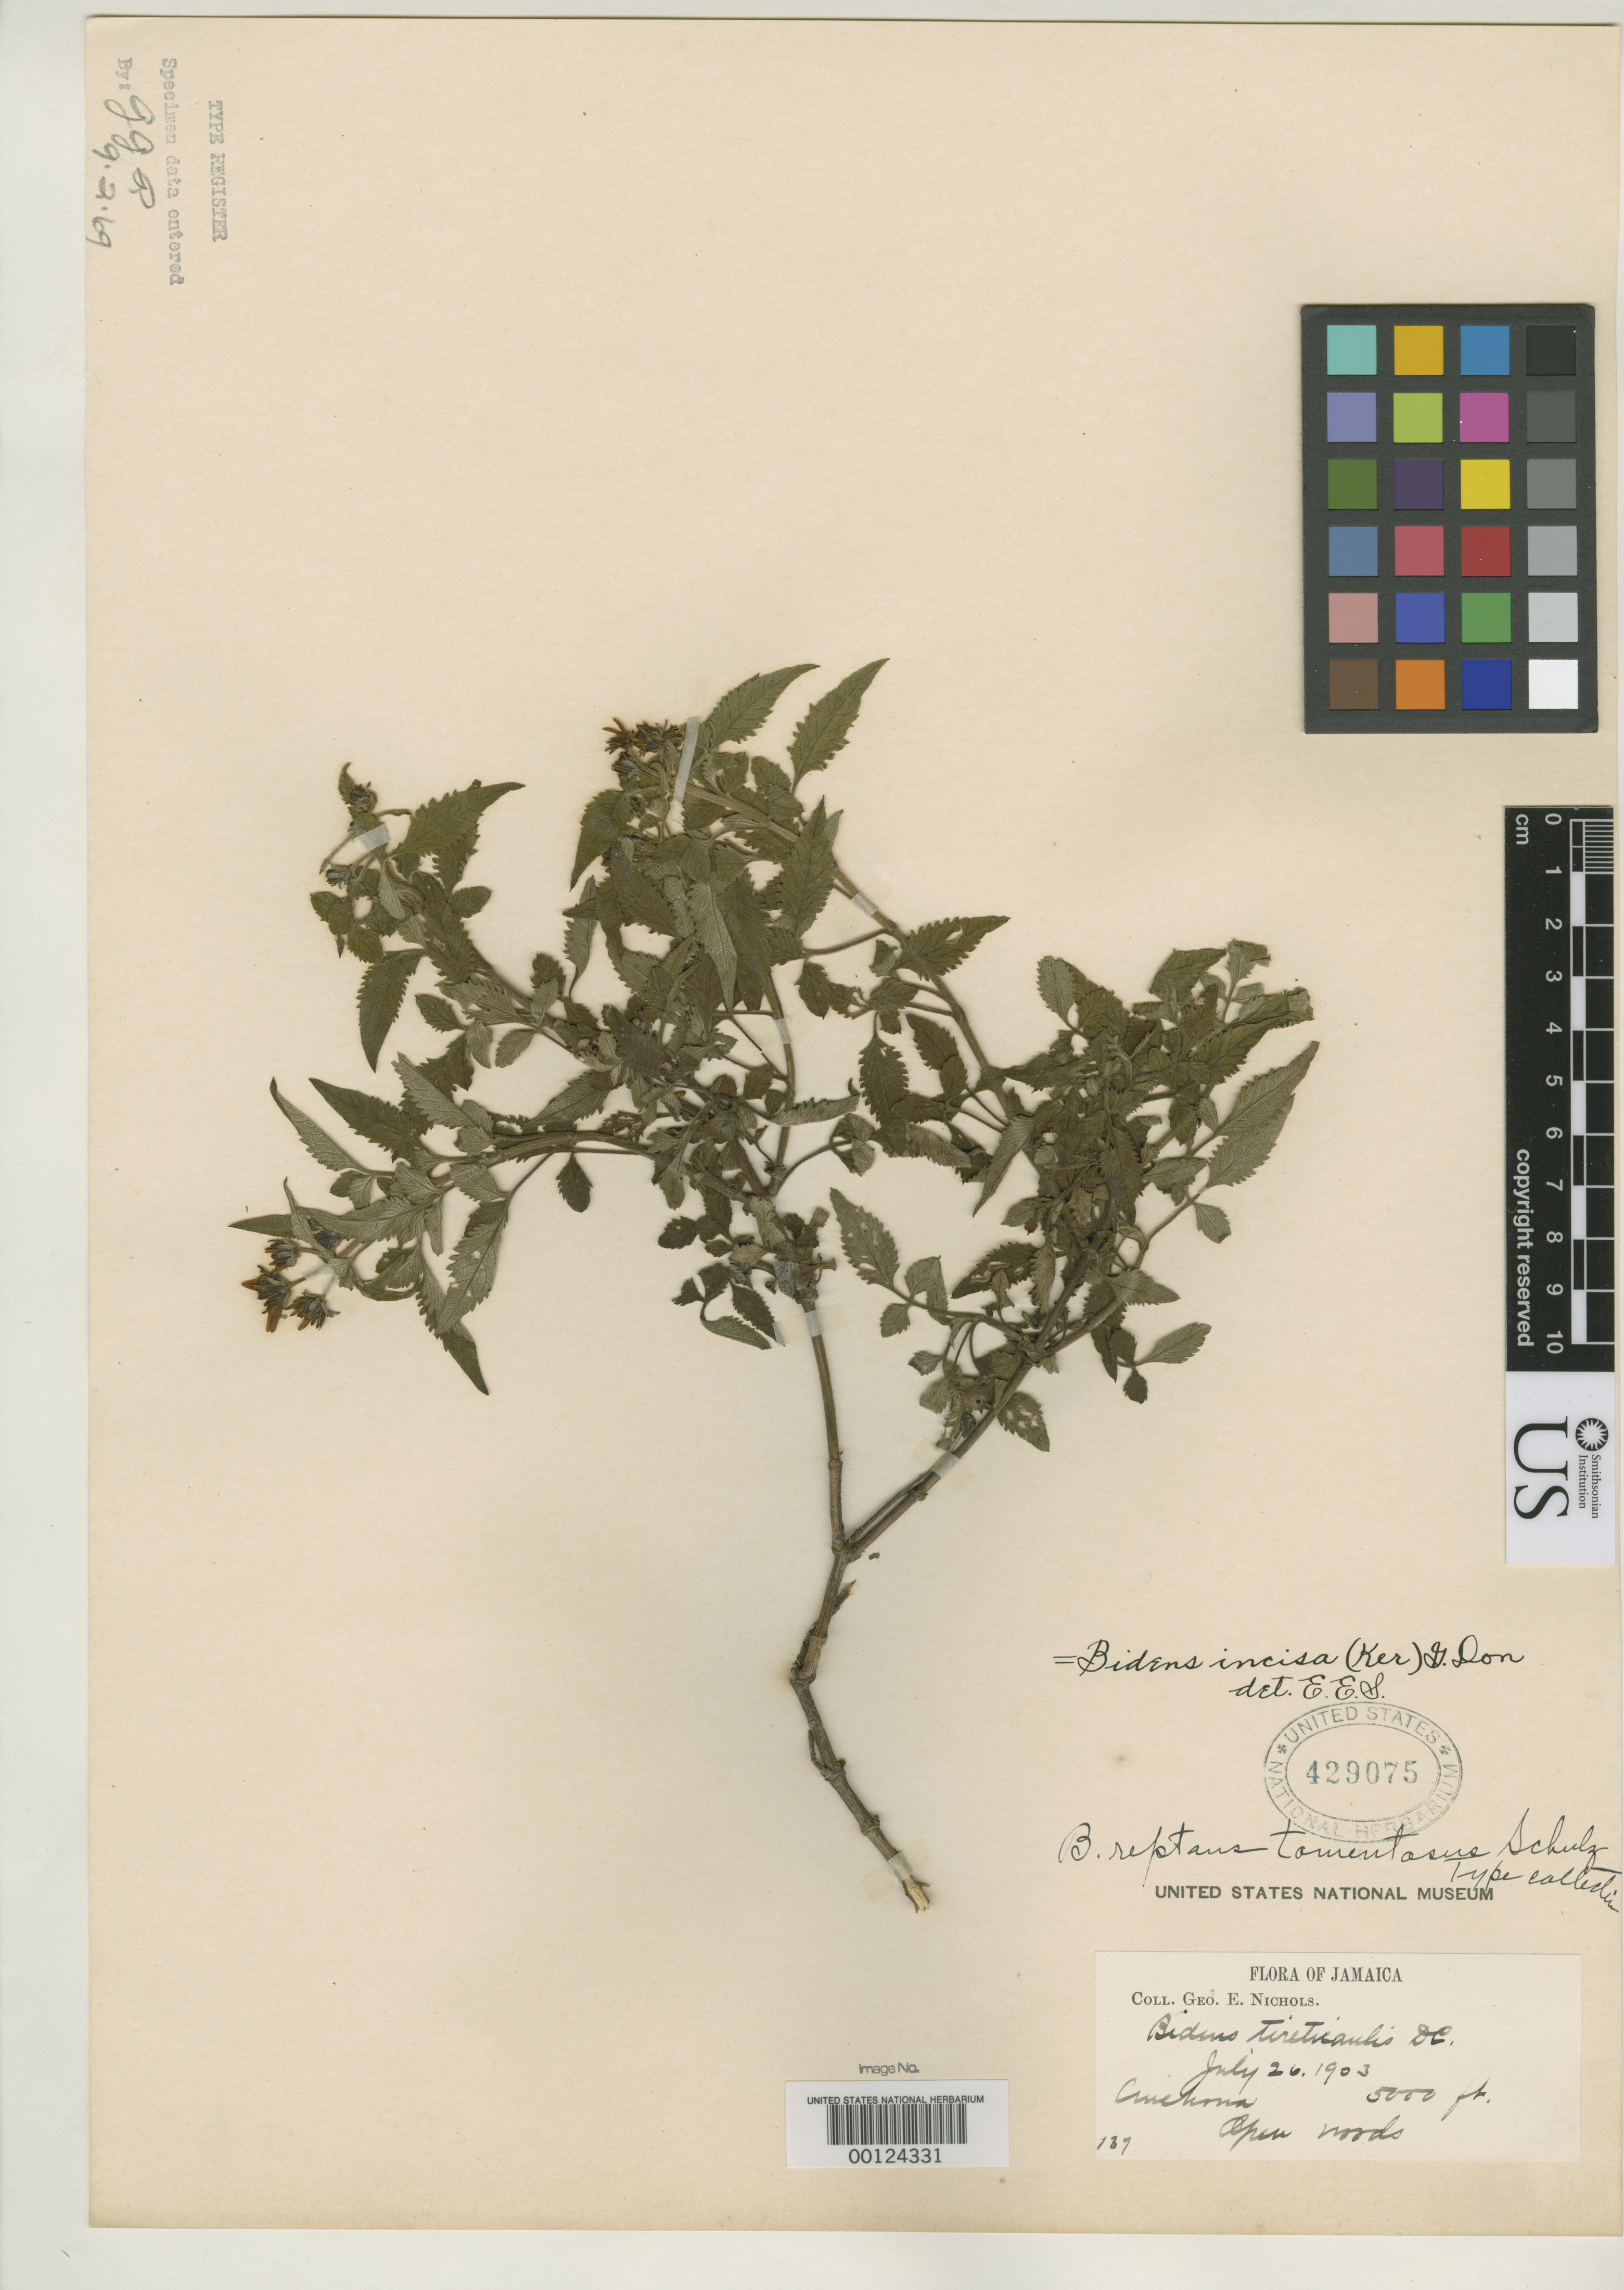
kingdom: Plantae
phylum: Tracheophyta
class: Magnoliopsida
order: Asterales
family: Asteraceae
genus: Bidens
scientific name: Bidens reptans var. tomentosus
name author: O.E. Schulz in Urb.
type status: Isotype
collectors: G. Nicholls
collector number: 137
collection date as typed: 26 Jul 1903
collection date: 1903-07-26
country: Jamaica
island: Greater Antilles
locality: Cinchona.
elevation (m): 1560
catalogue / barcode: US 429075